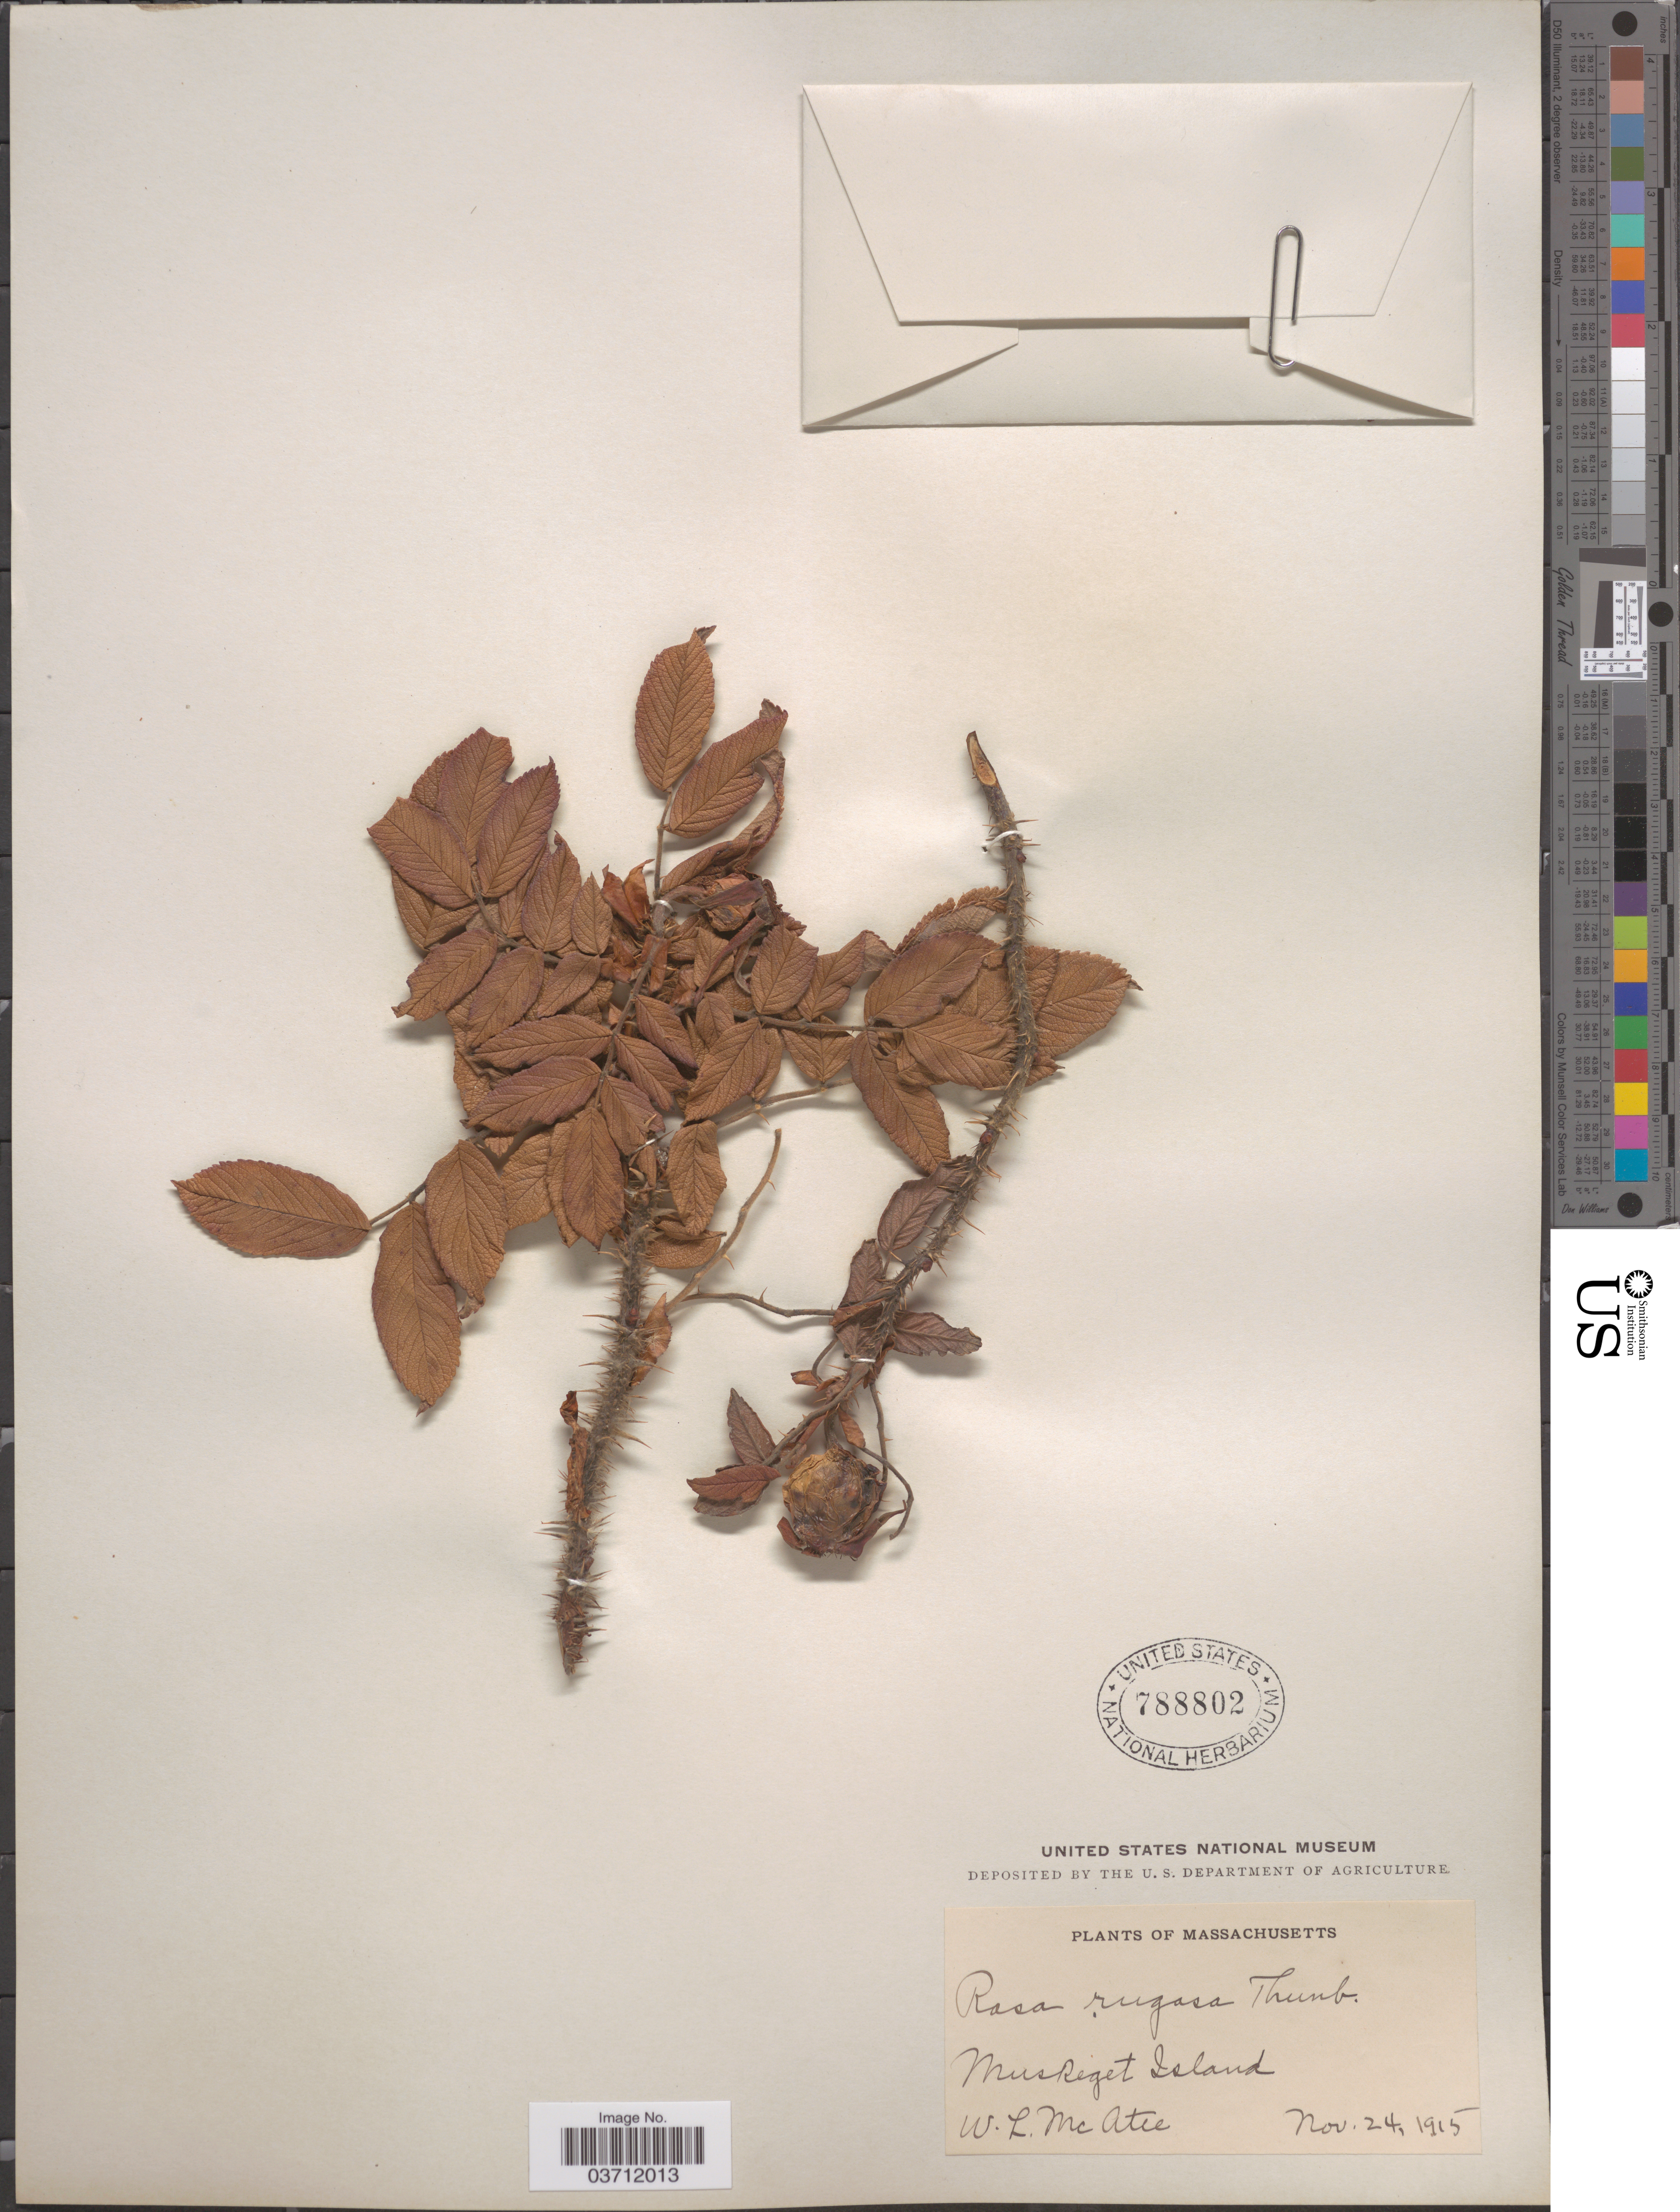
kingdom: Plantae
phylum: Tracheophyta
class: Magnoliopsida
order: Rosales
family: Rosaceae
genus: Rosa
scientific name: Rosa rugosa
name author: Thunb.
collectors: W. McAtee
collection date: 1915-11-24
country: United States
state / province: Massachusetts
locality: Muskeget Island.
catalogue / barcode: US 788802